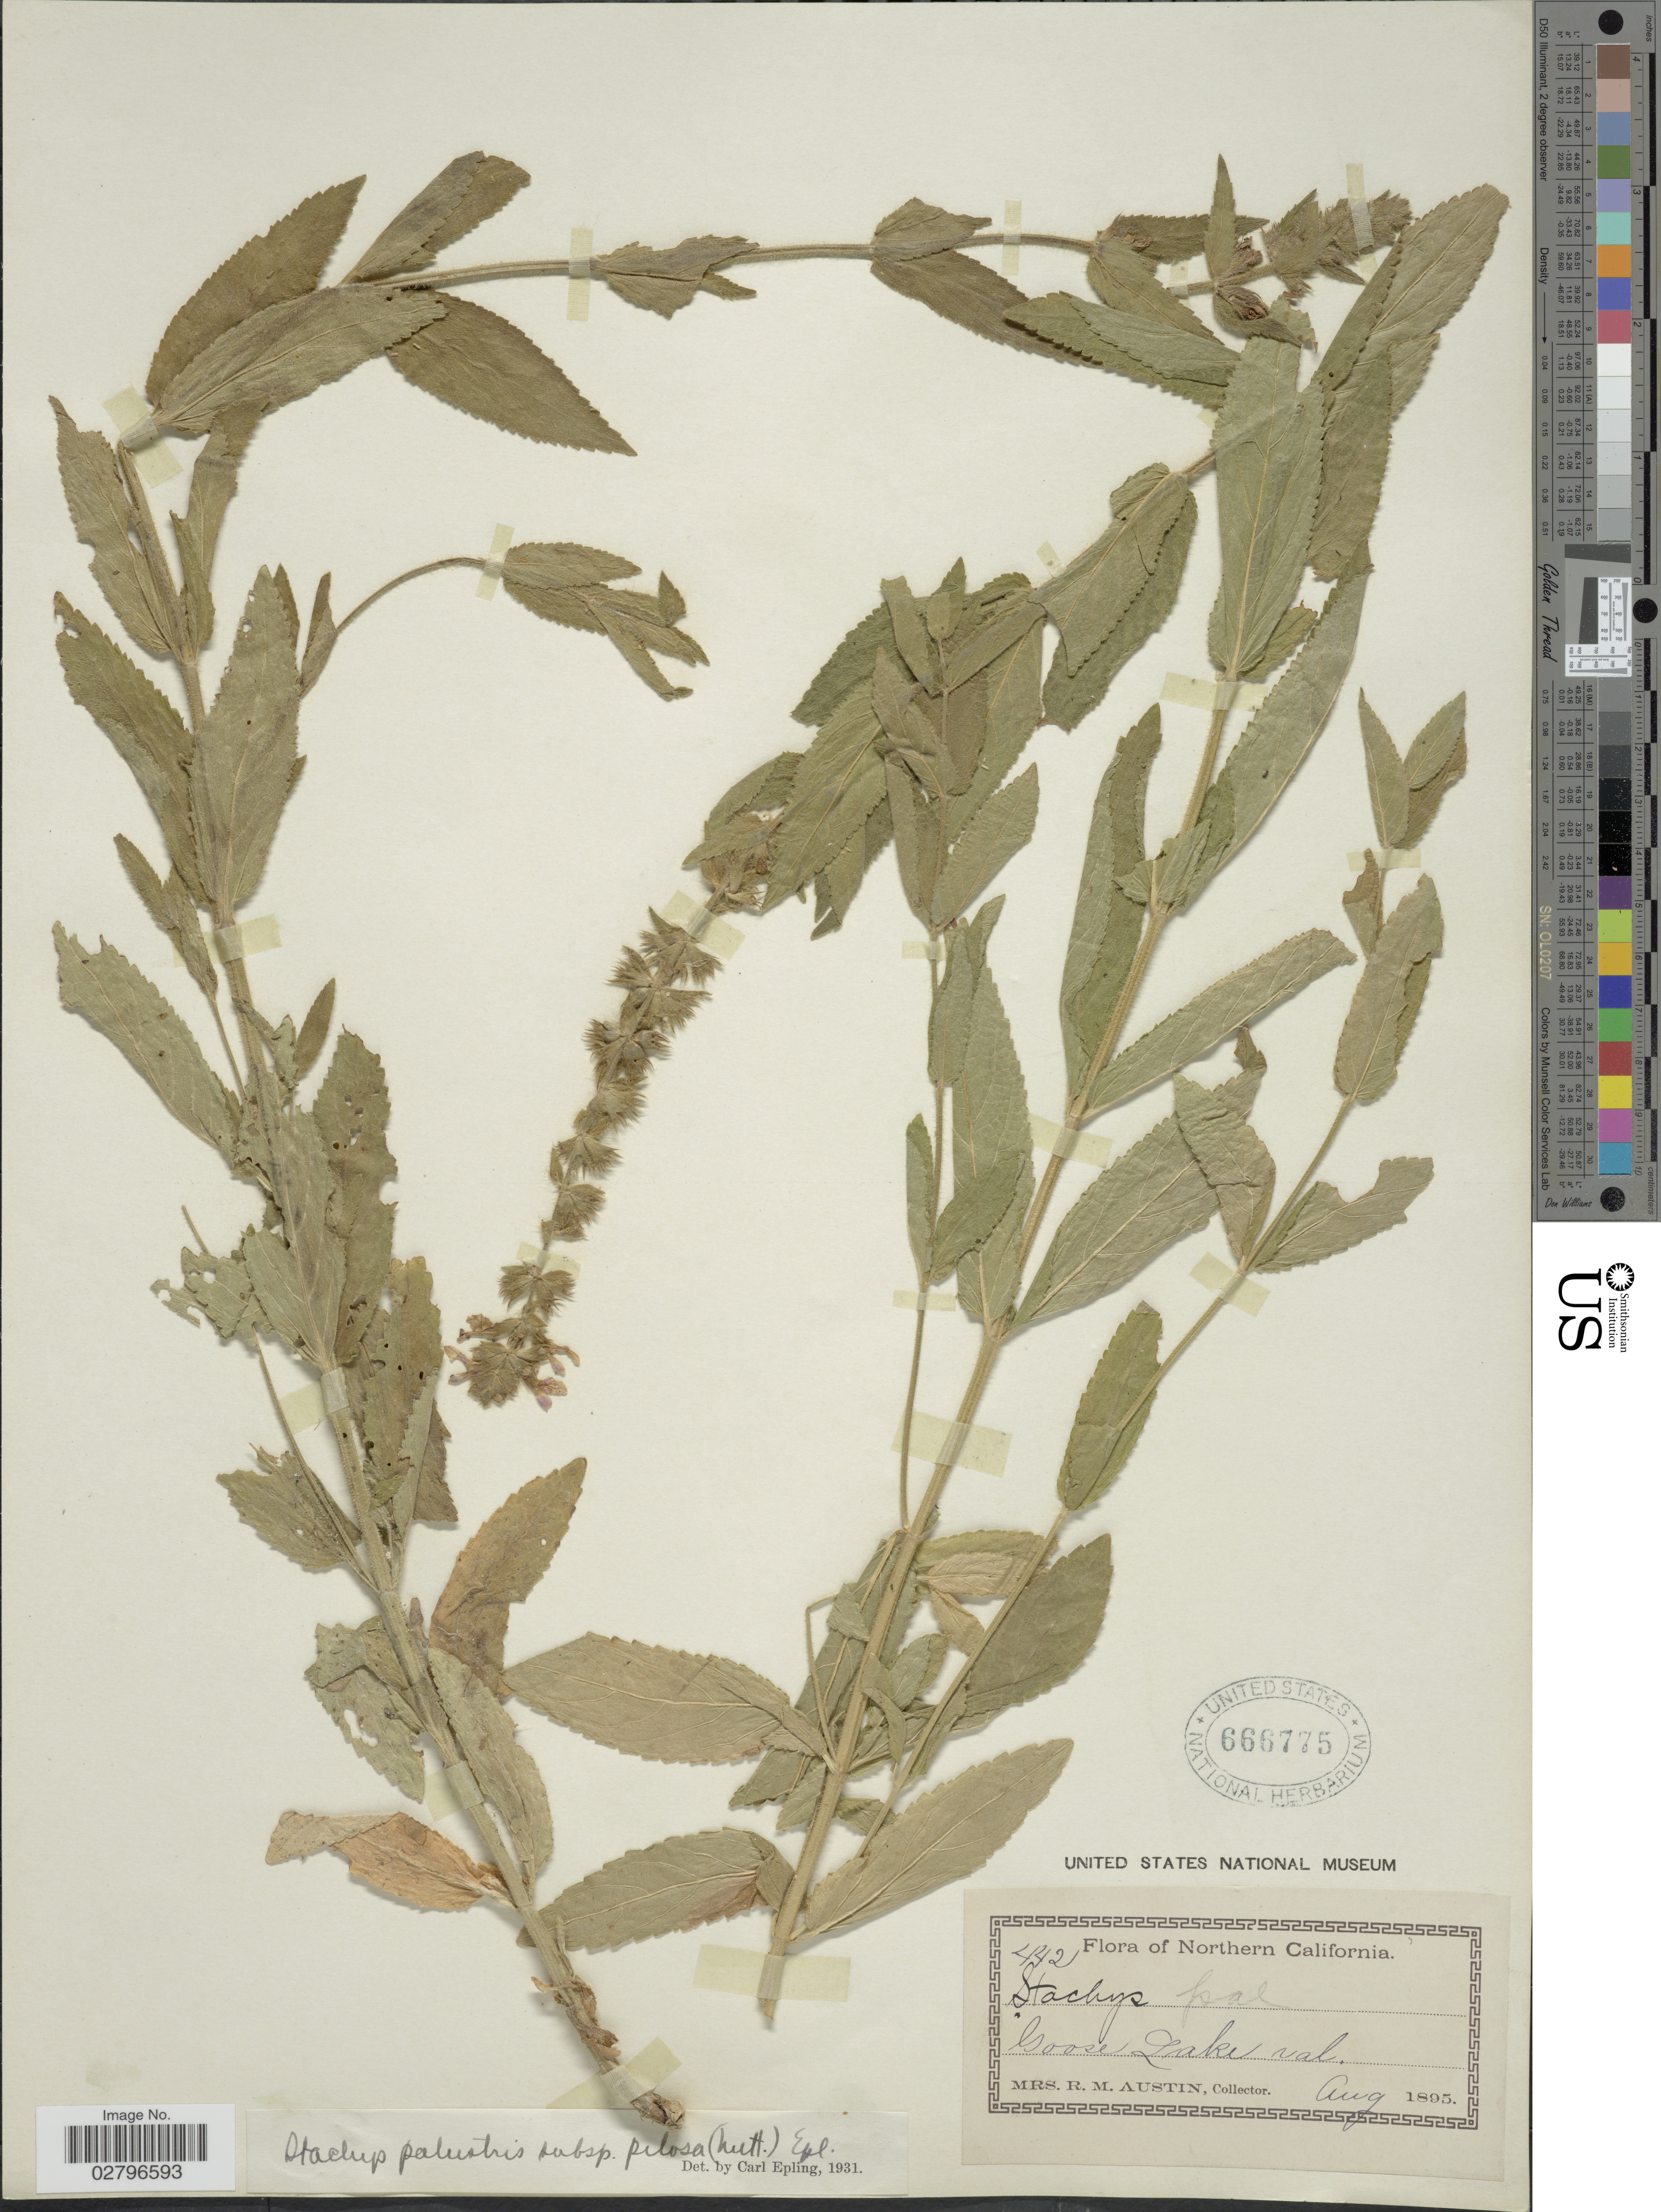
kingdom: Plantae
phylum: Tracheophyta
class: Magnoliopsida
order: Lamiales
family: Lamiaceae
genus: Stachys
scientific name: Stachys pilosa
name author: Nutt.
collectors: R. Austin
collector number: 442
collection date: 1895-08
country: United States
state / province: California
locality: Northern California. Goose Lake.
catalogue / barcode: US 666775